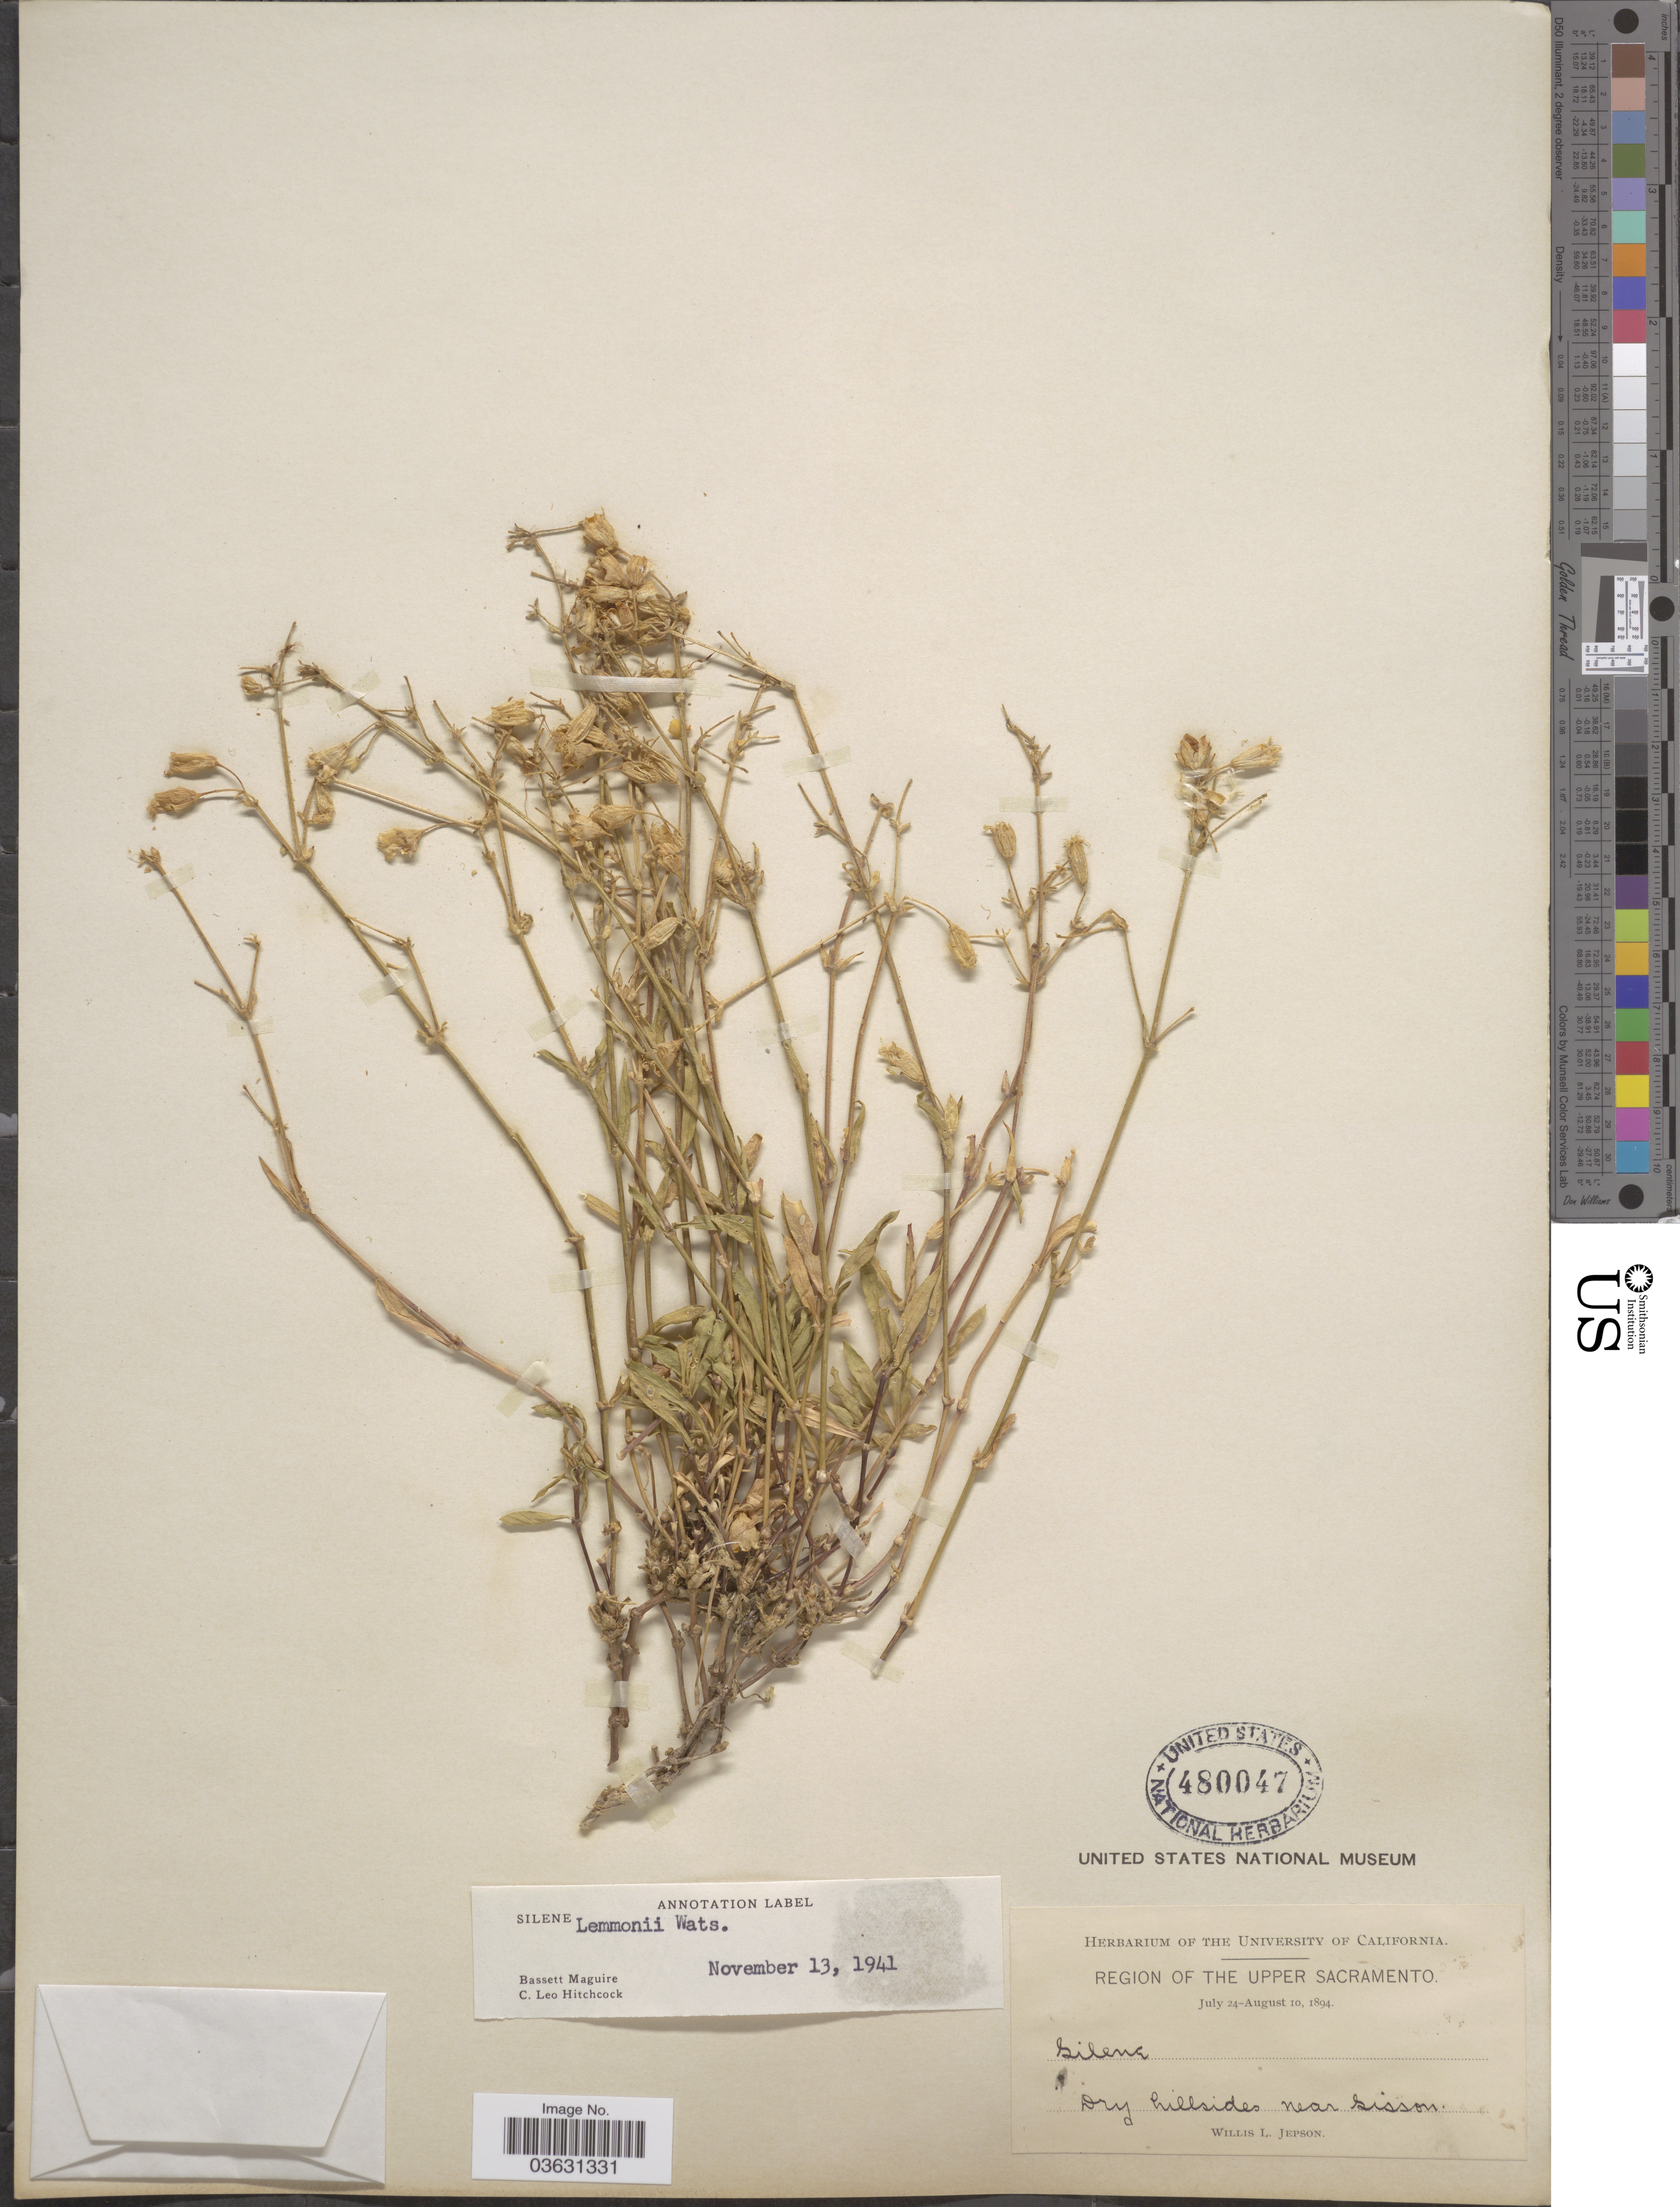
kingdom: Plantae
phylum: Tracheophyta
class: Magnoliopsida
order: Caryophyllales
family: Caryophyllaceae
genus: Silene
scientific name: Silene lemmonii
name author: S. Watson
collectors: W. L. Jepson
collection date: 1894-07-24/1894-08-10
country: United States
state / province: California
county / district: Sacramento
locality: Region of the Upper Sacramento. Near Sisson.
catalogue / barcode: US 480047